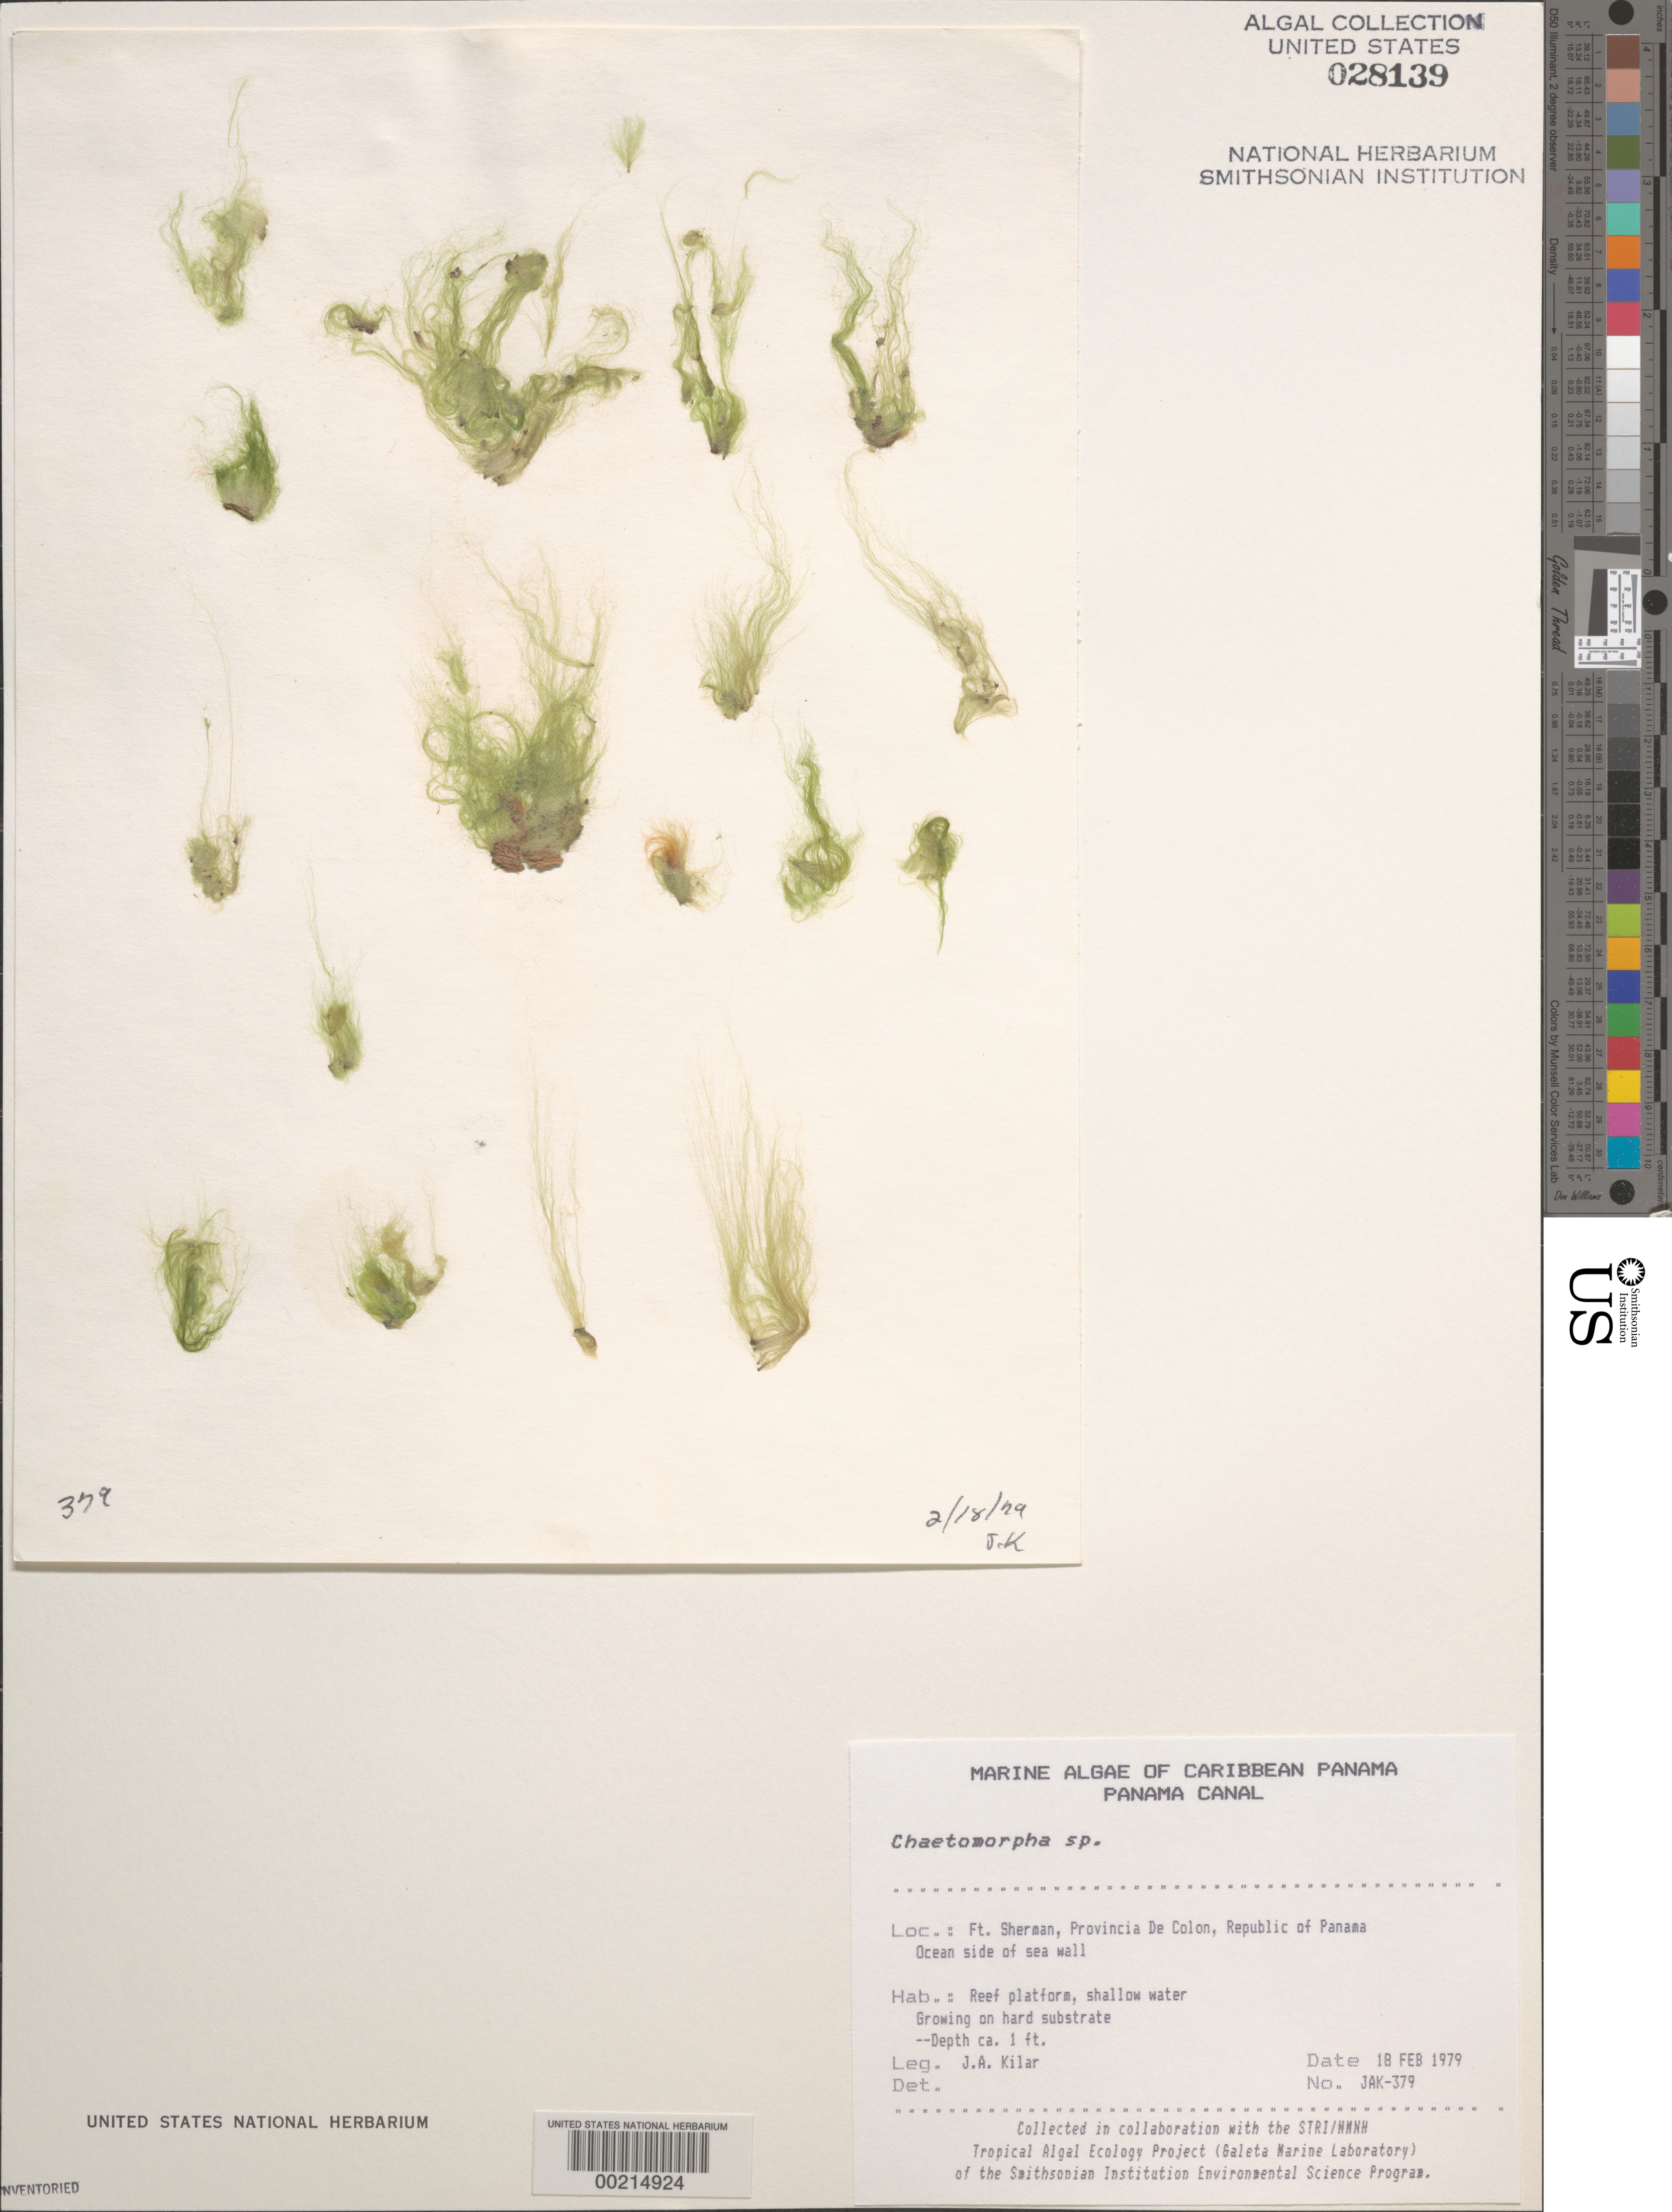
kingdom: Plantae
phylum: Chlorophyta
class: Ulvophyceae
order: Cladophorales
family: Cladophoraceae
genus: Chaetomorpha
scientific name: Chaetomorpha sp.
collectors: J. A. Kilar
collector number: JAK-379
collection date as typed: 18 Feb 1979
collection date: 1979-02-18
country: Panama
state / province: Colón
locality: Fort Sherman, Panama Canal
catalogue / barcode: US 28139